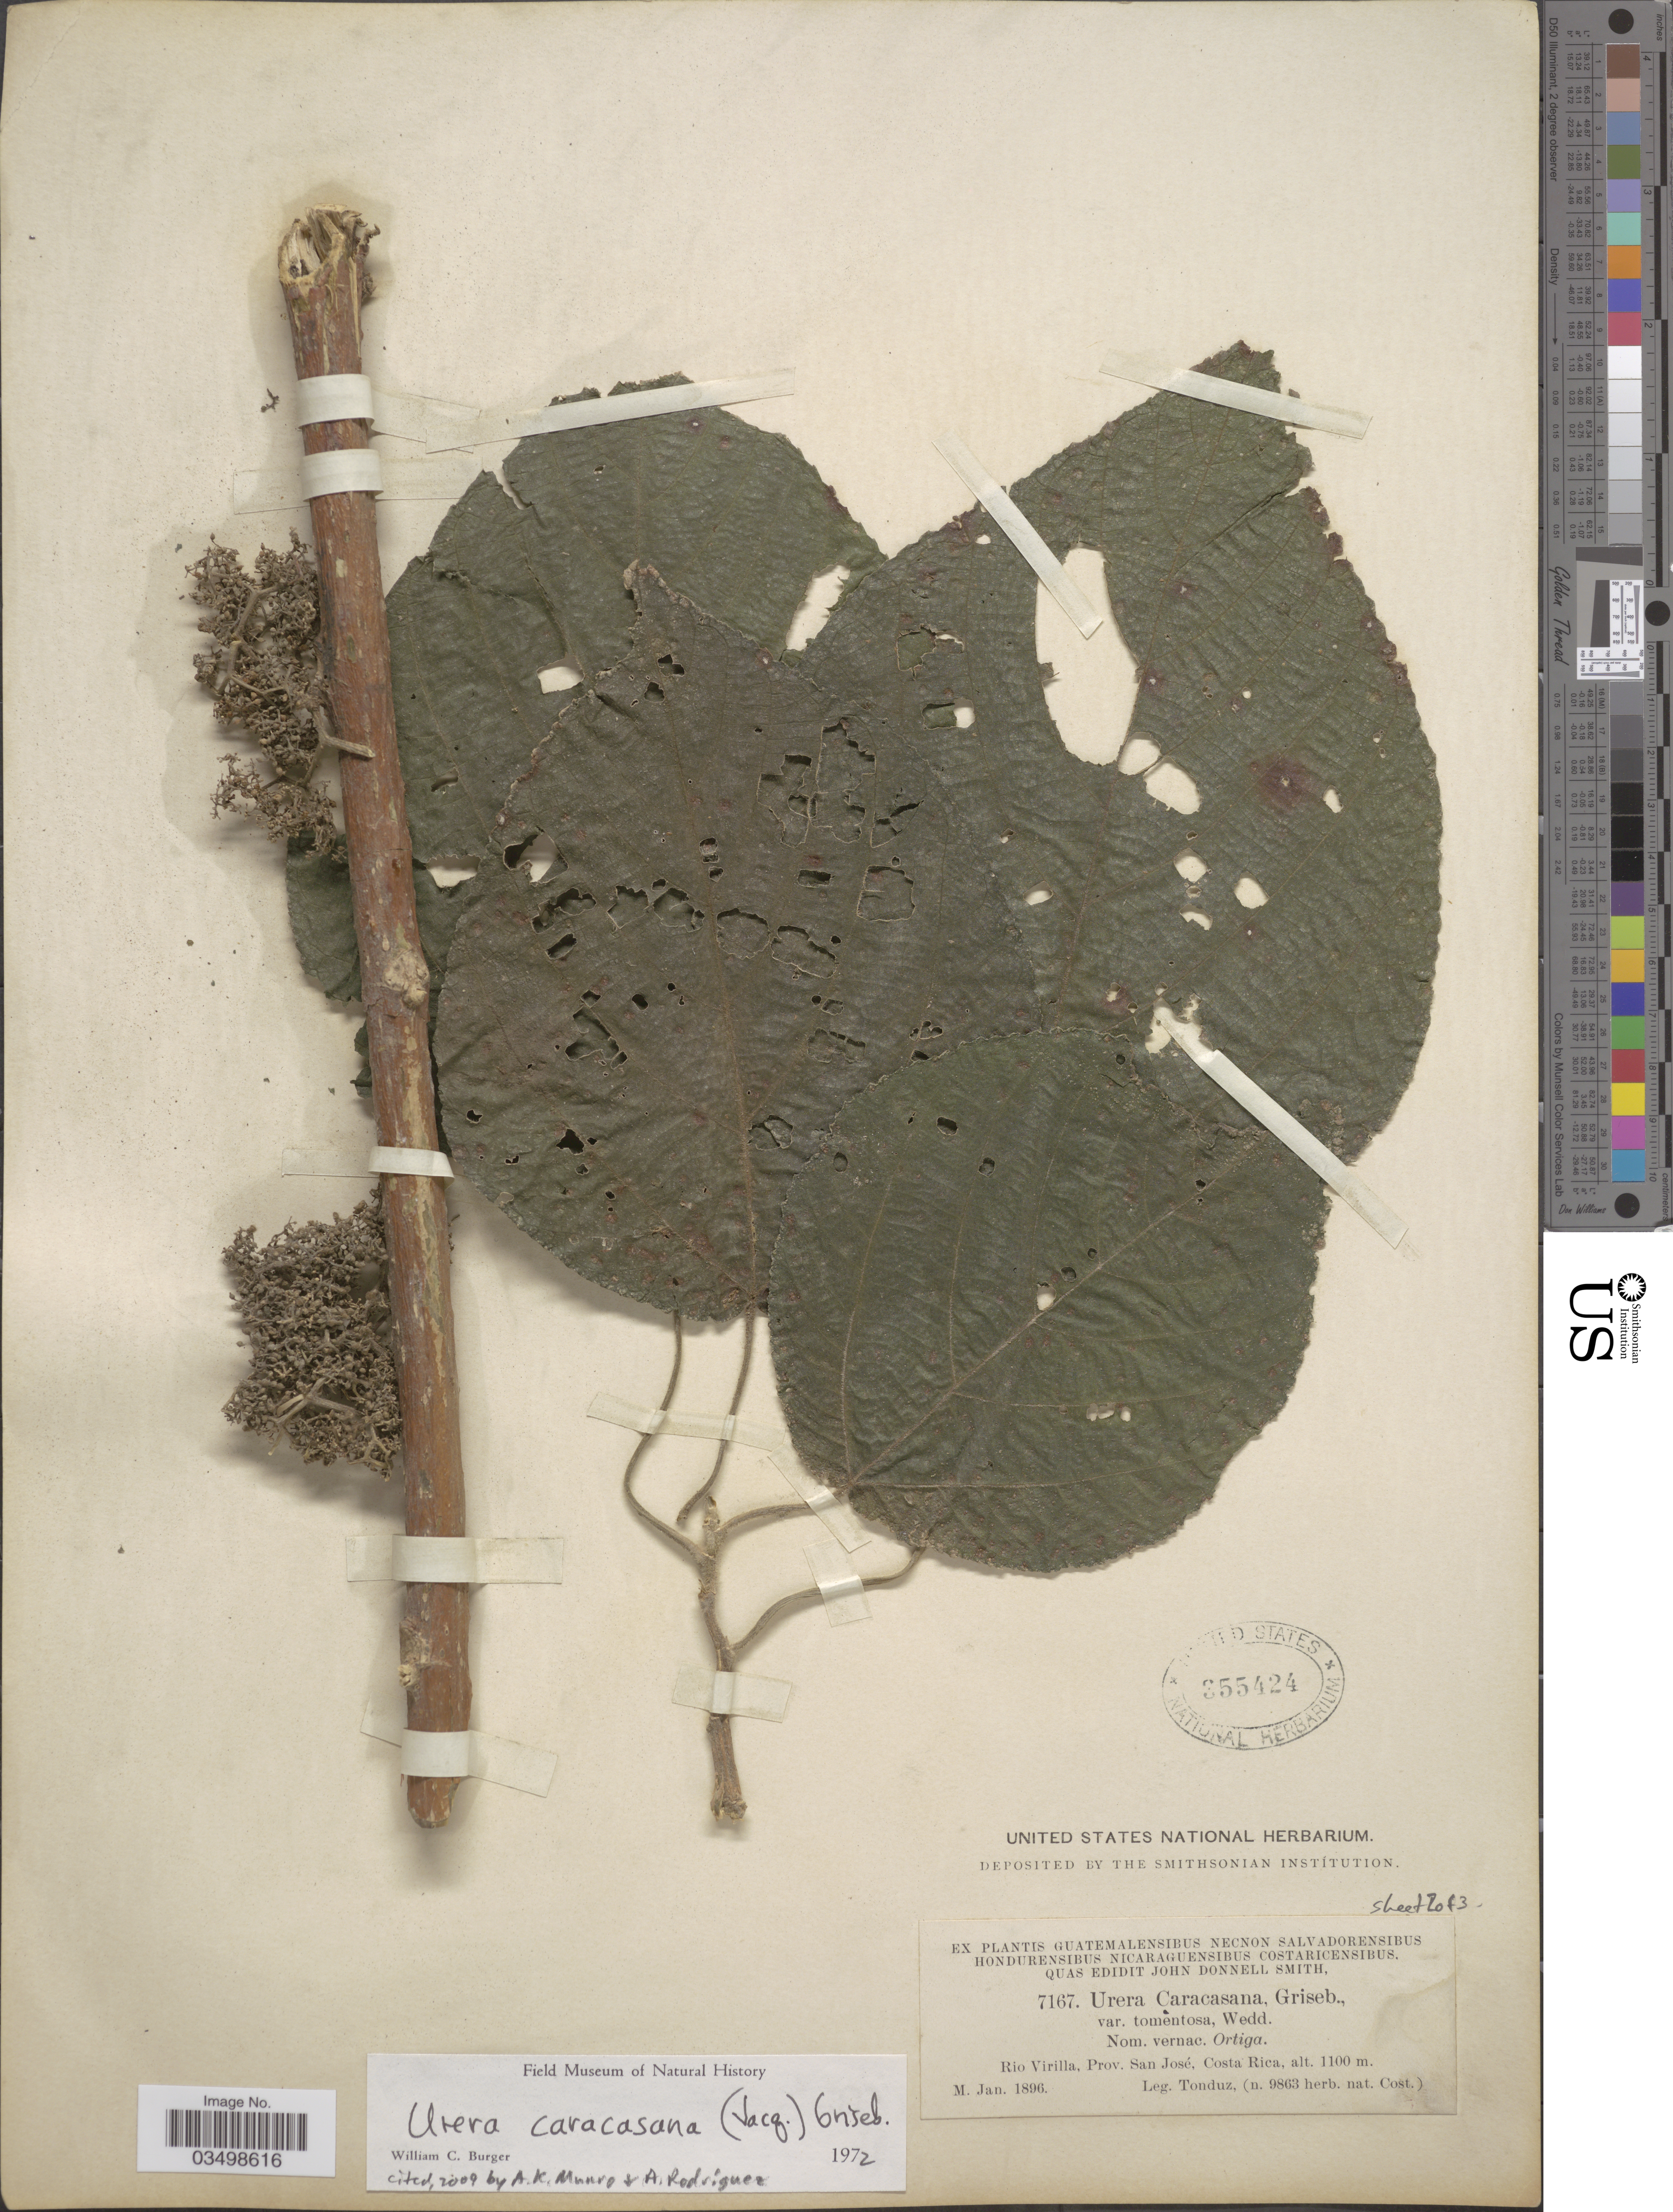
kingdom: Plantae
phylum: Tracheophyta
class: Magnoliopsida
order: Rosales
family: Urticaceae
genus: Urera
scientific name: Urera caracasana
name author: (Jacq.) Gaudich. ex Griseb.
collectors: Tonduz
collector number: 7167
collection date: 1896-01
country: Costa Rica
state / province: San José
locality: Rio Virilla.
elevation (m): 1100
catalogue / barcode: US 355424